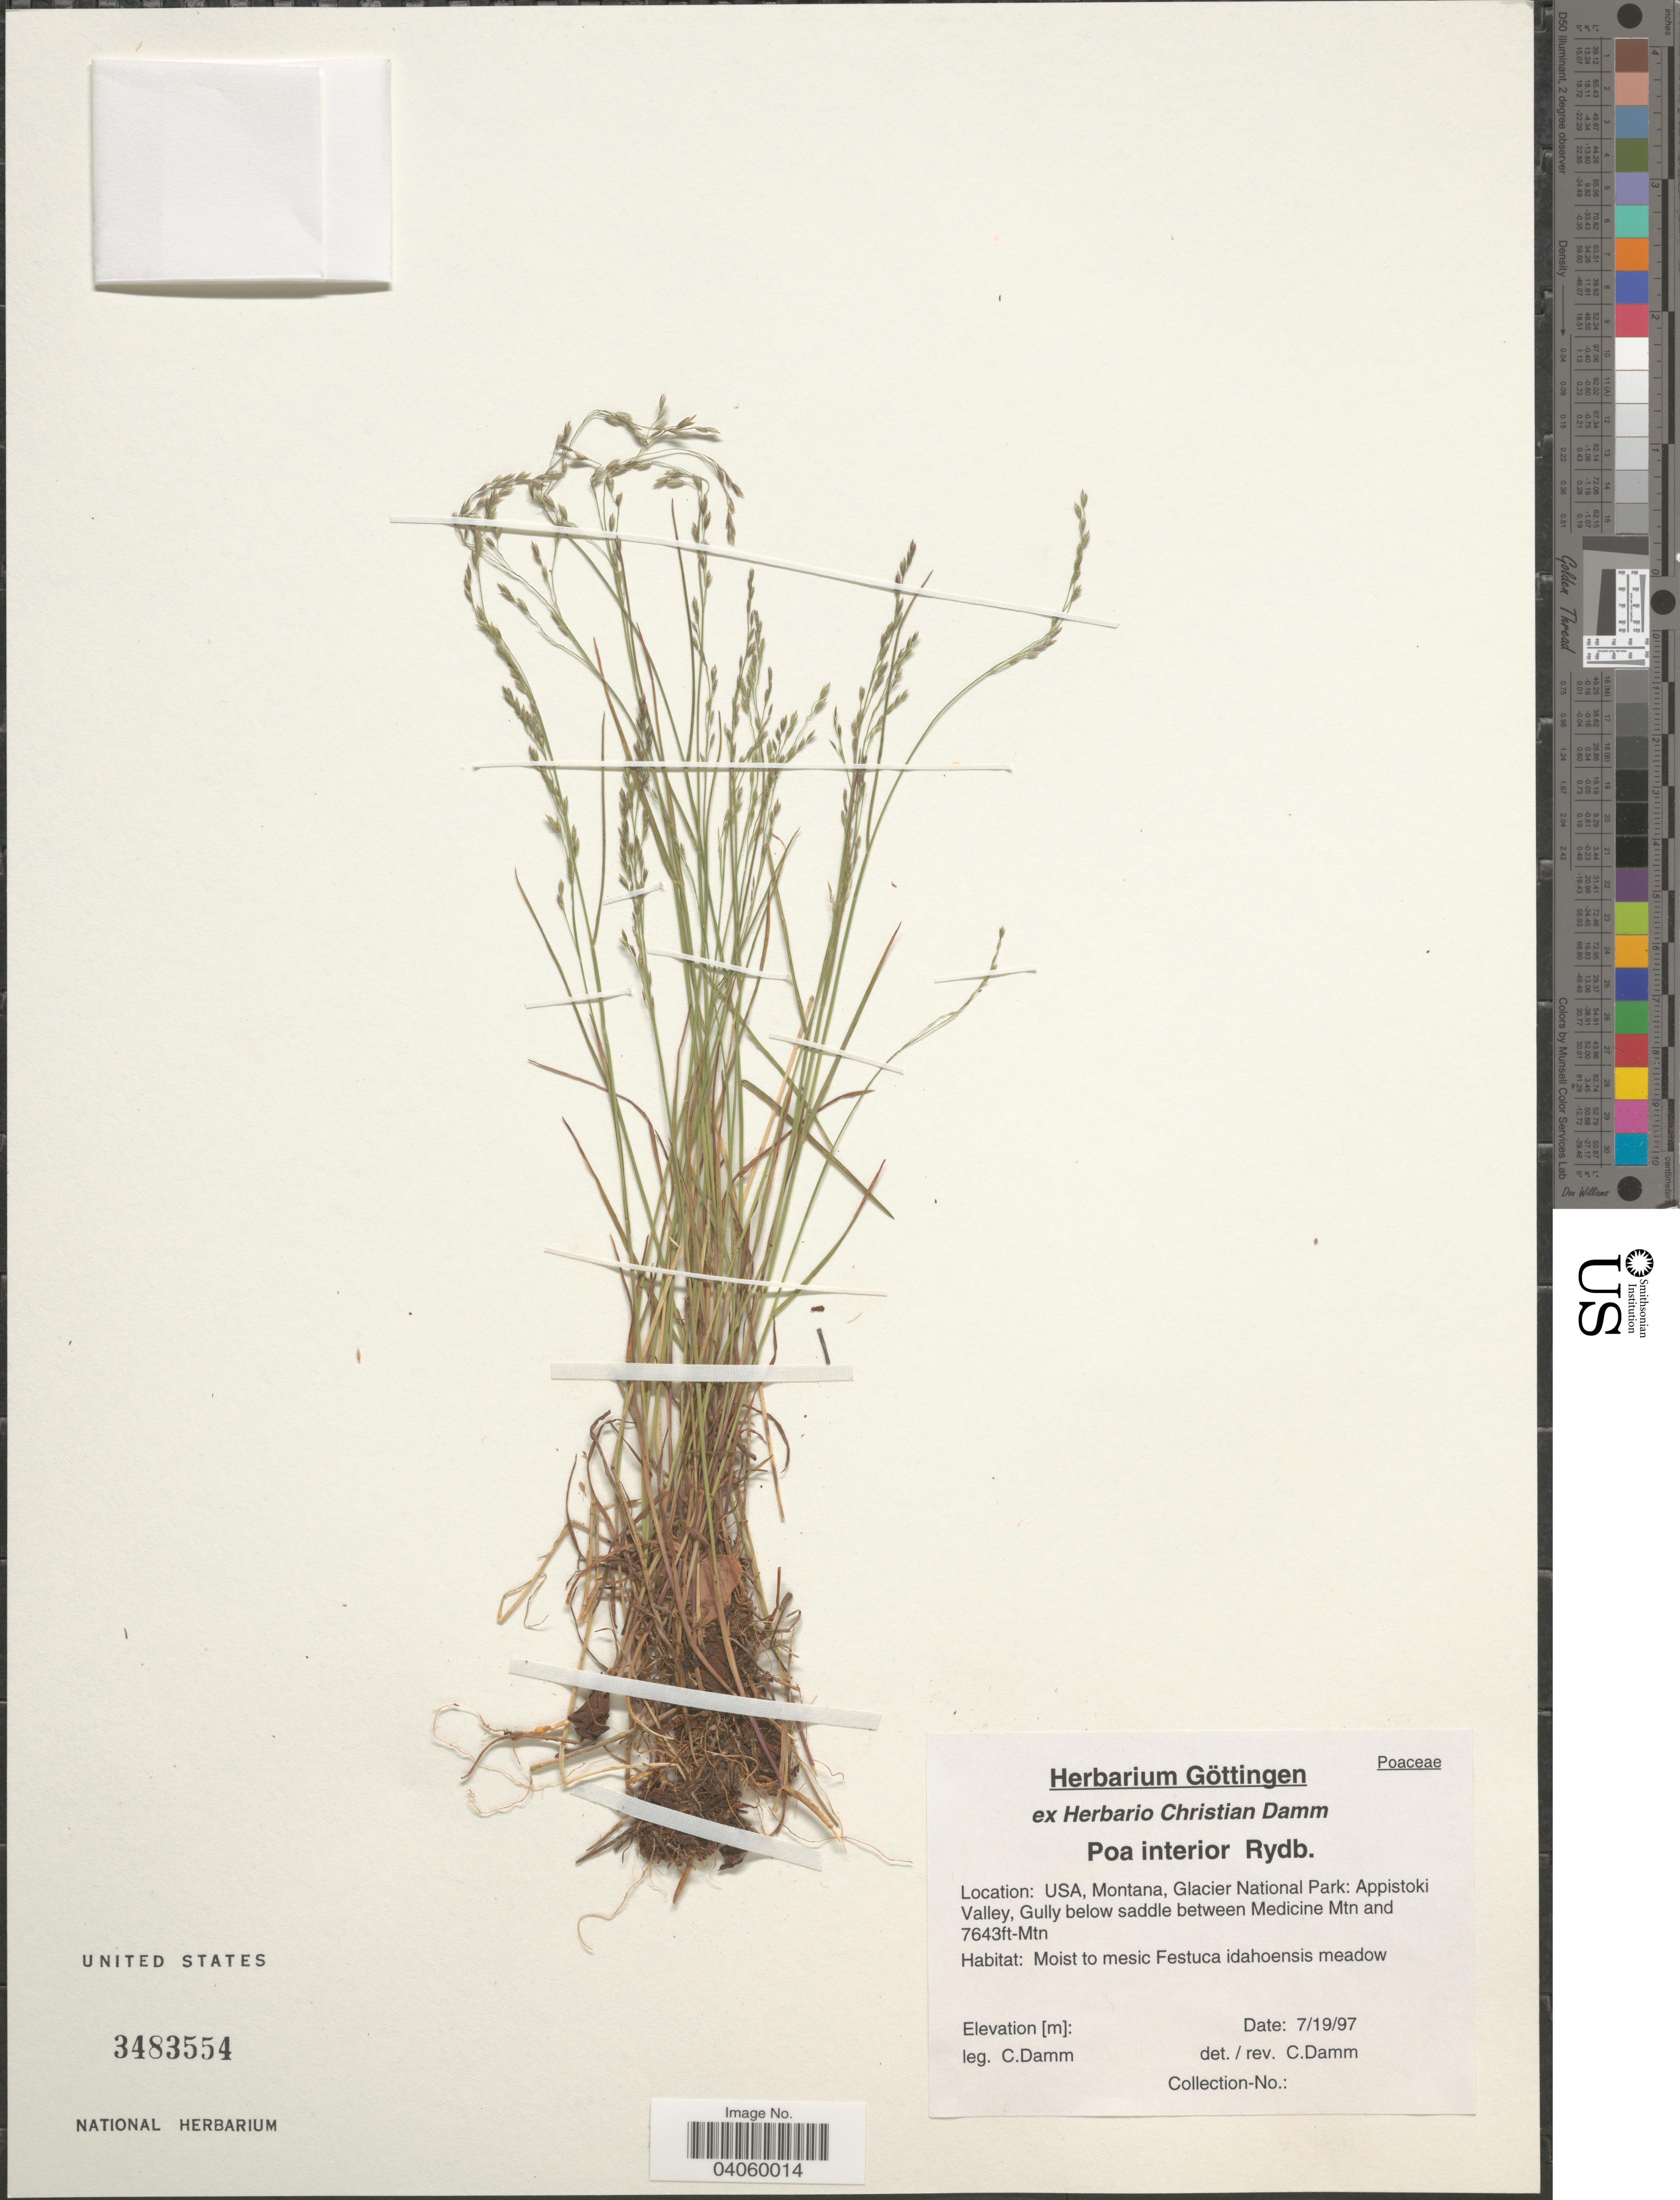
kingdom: Plantae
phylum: Tracheophyta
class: Liliopsida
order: Poales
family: Poaceae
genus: Poa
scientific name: Poa interior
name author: Rydb.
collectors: C. Damm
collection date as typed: Transcribed d/m/y: 19/7/97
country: United States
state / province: Montana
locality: Glacier National Park: Appistoki Valley, Gully below saddle between Medicine Mtn and 7643ft-Mtn.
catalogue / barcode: US 3483554